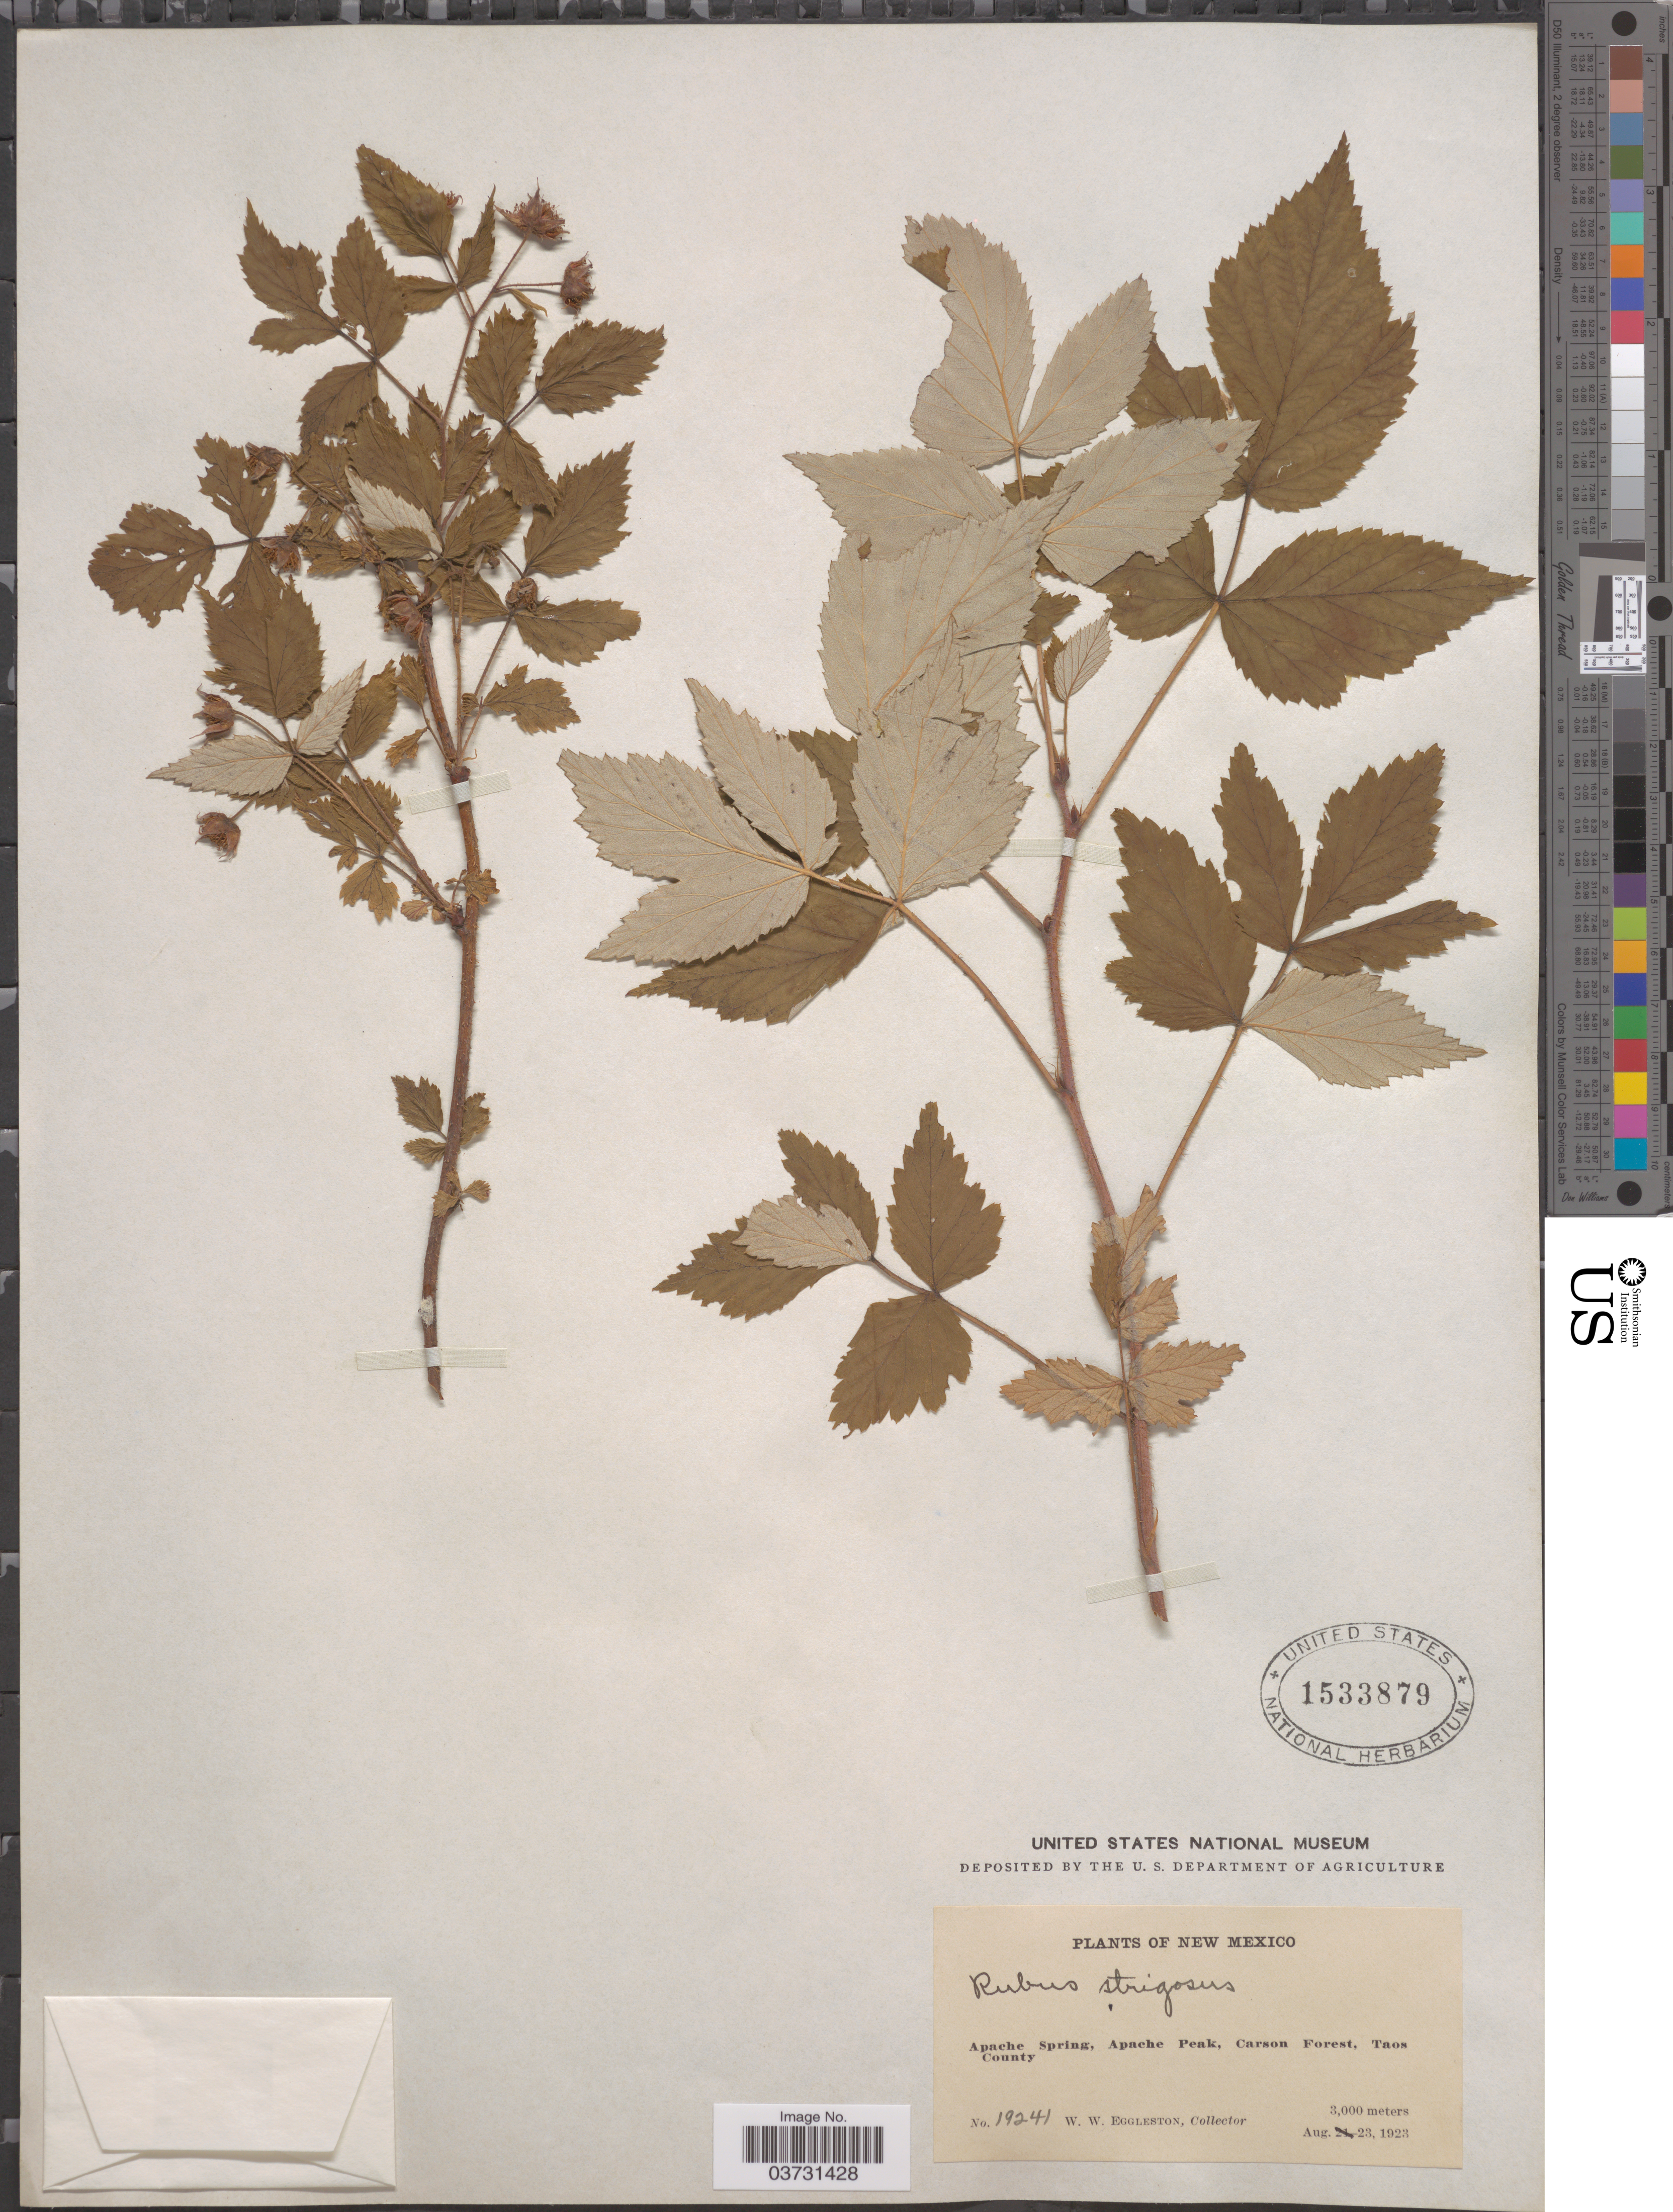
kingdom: Plantae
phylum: Tracheophyta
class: Magnoliopsida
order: Rosales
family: Rosaceae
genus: Rubus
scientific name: Rubus strigosus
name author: Michx.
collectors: W. W. Eggleston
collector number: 19241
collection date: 1923-08-23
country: United States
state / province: New Mexico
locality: Apache Spring, Apache Peak, Carson Forest, Taos County.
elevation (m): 3000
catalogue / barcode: US 1533879